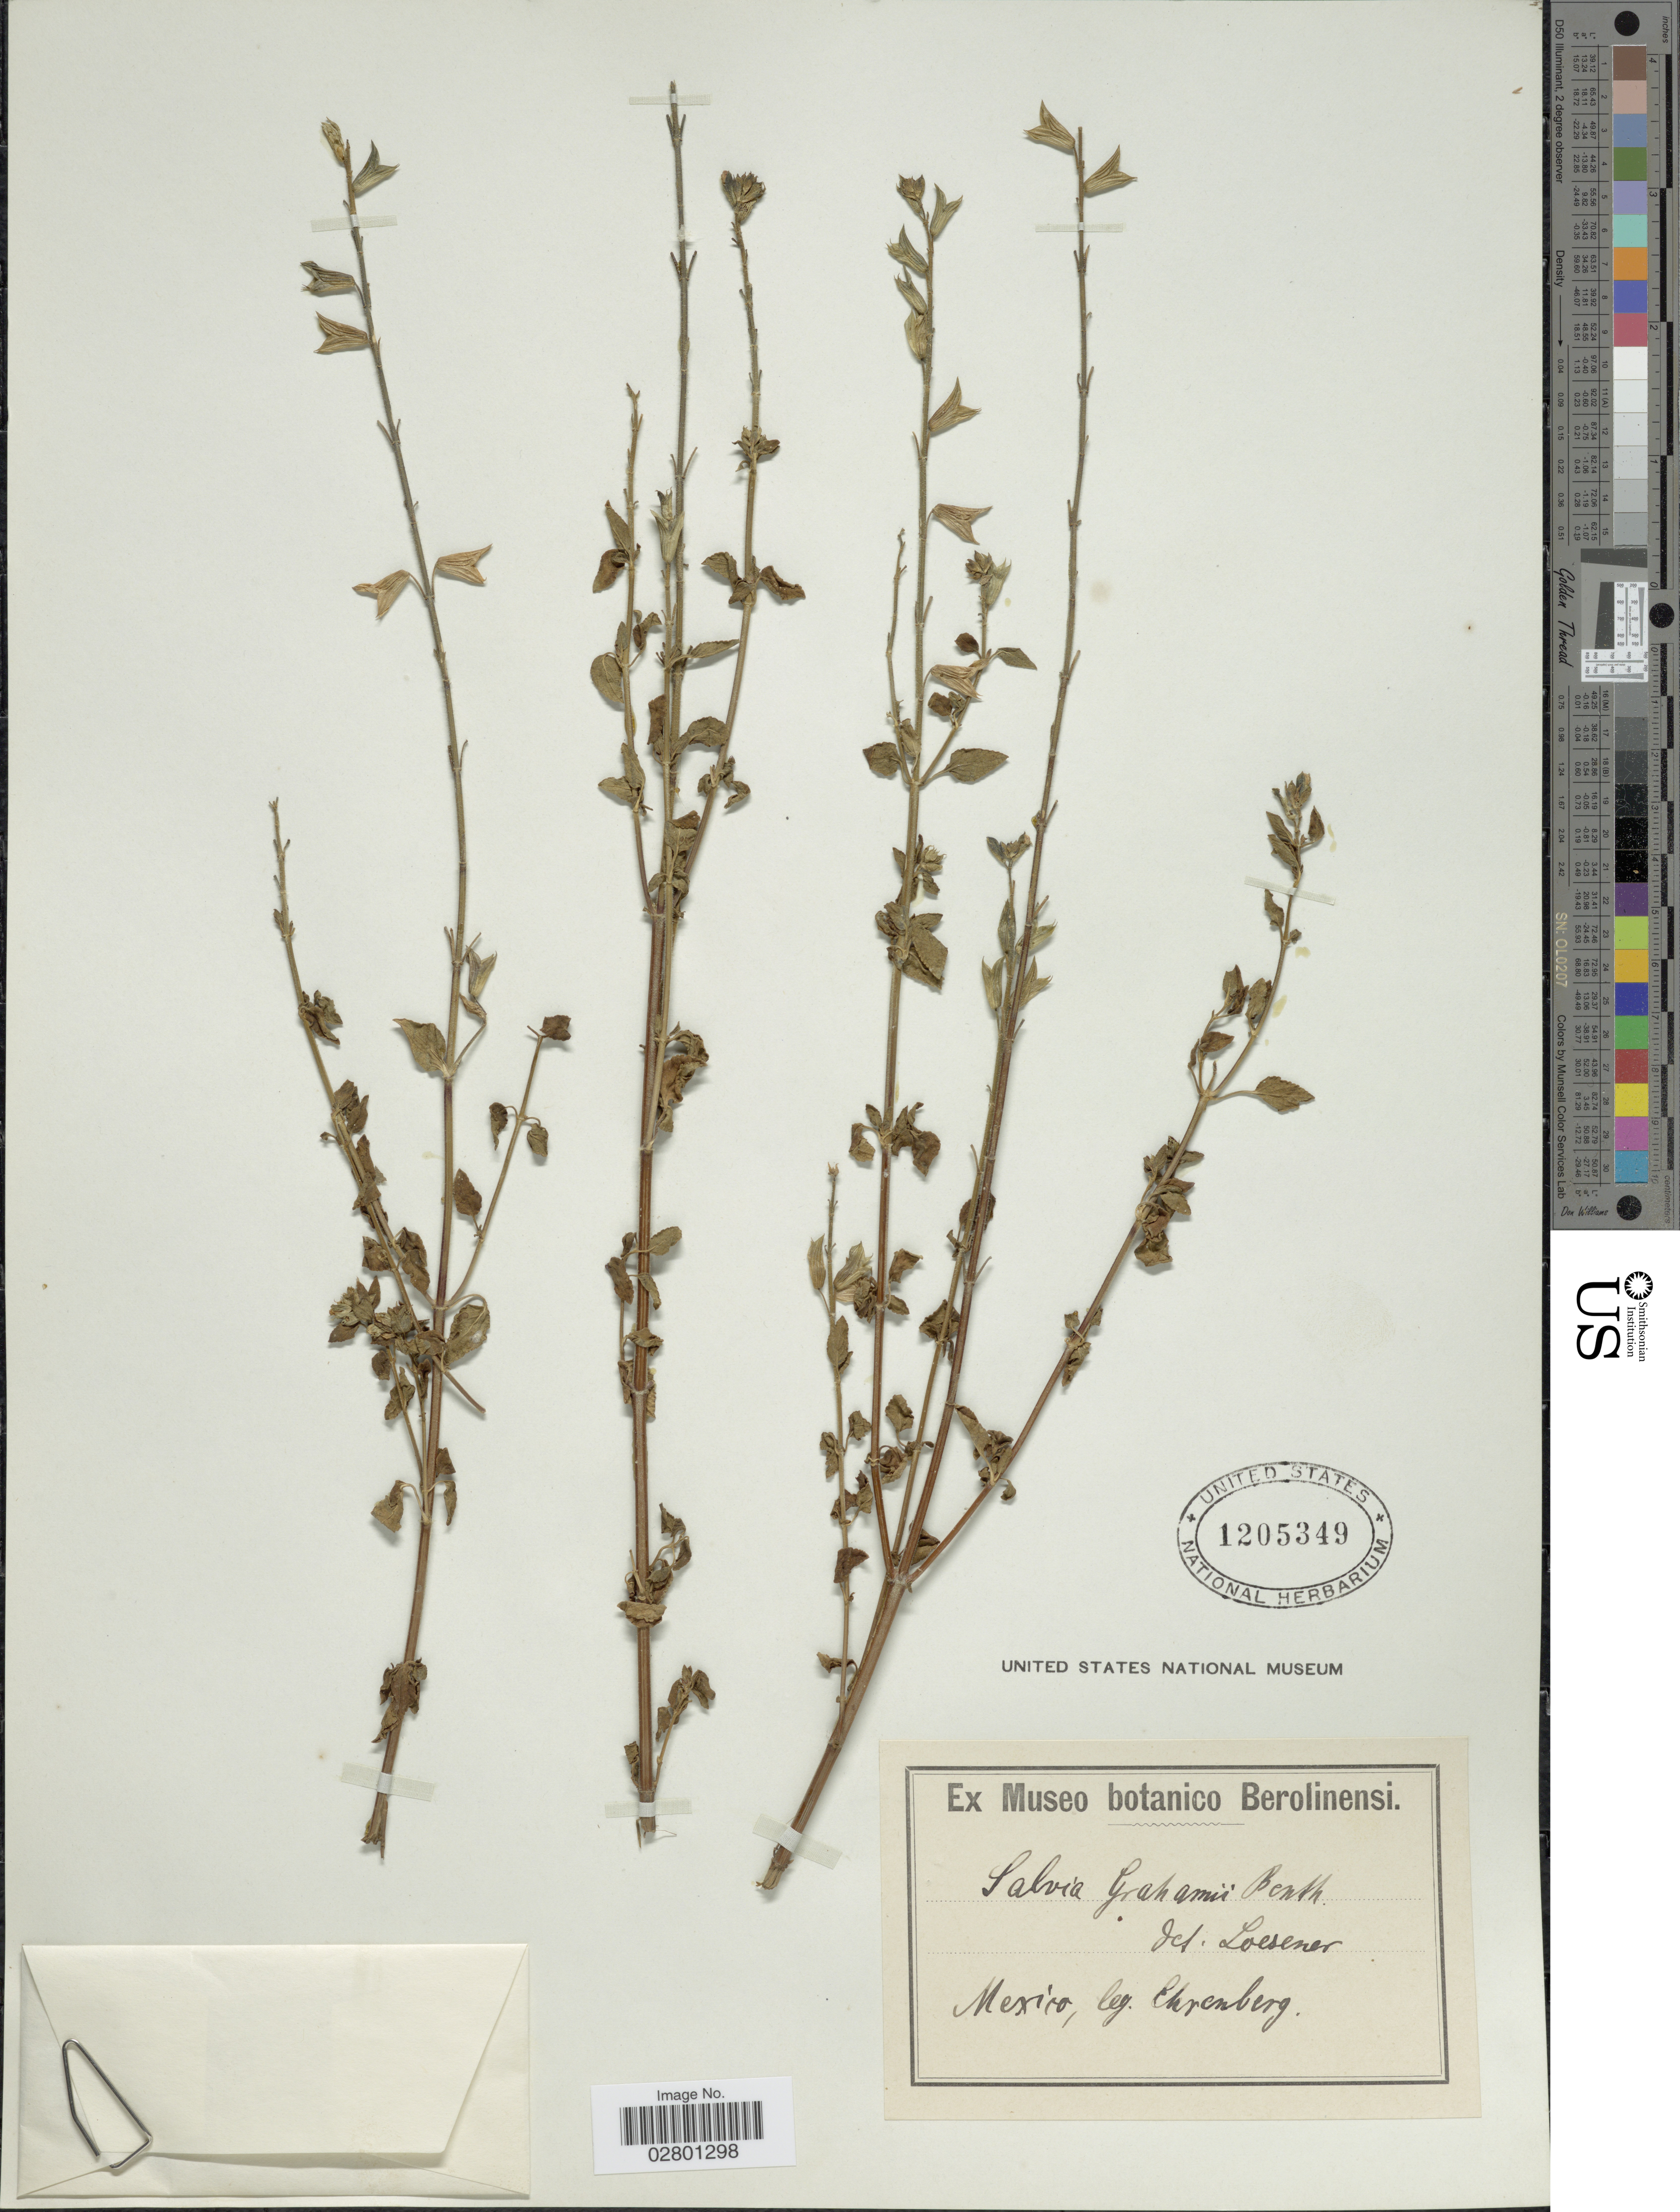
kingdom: Plantae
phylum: Tracheophyta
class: Magnoliopsida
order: Lamiales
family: Lamiaceae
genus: Salvia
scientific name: Salvia grahami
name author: Benth.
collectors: -. Ehrenberg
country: Mexico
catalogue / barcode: US 1205349